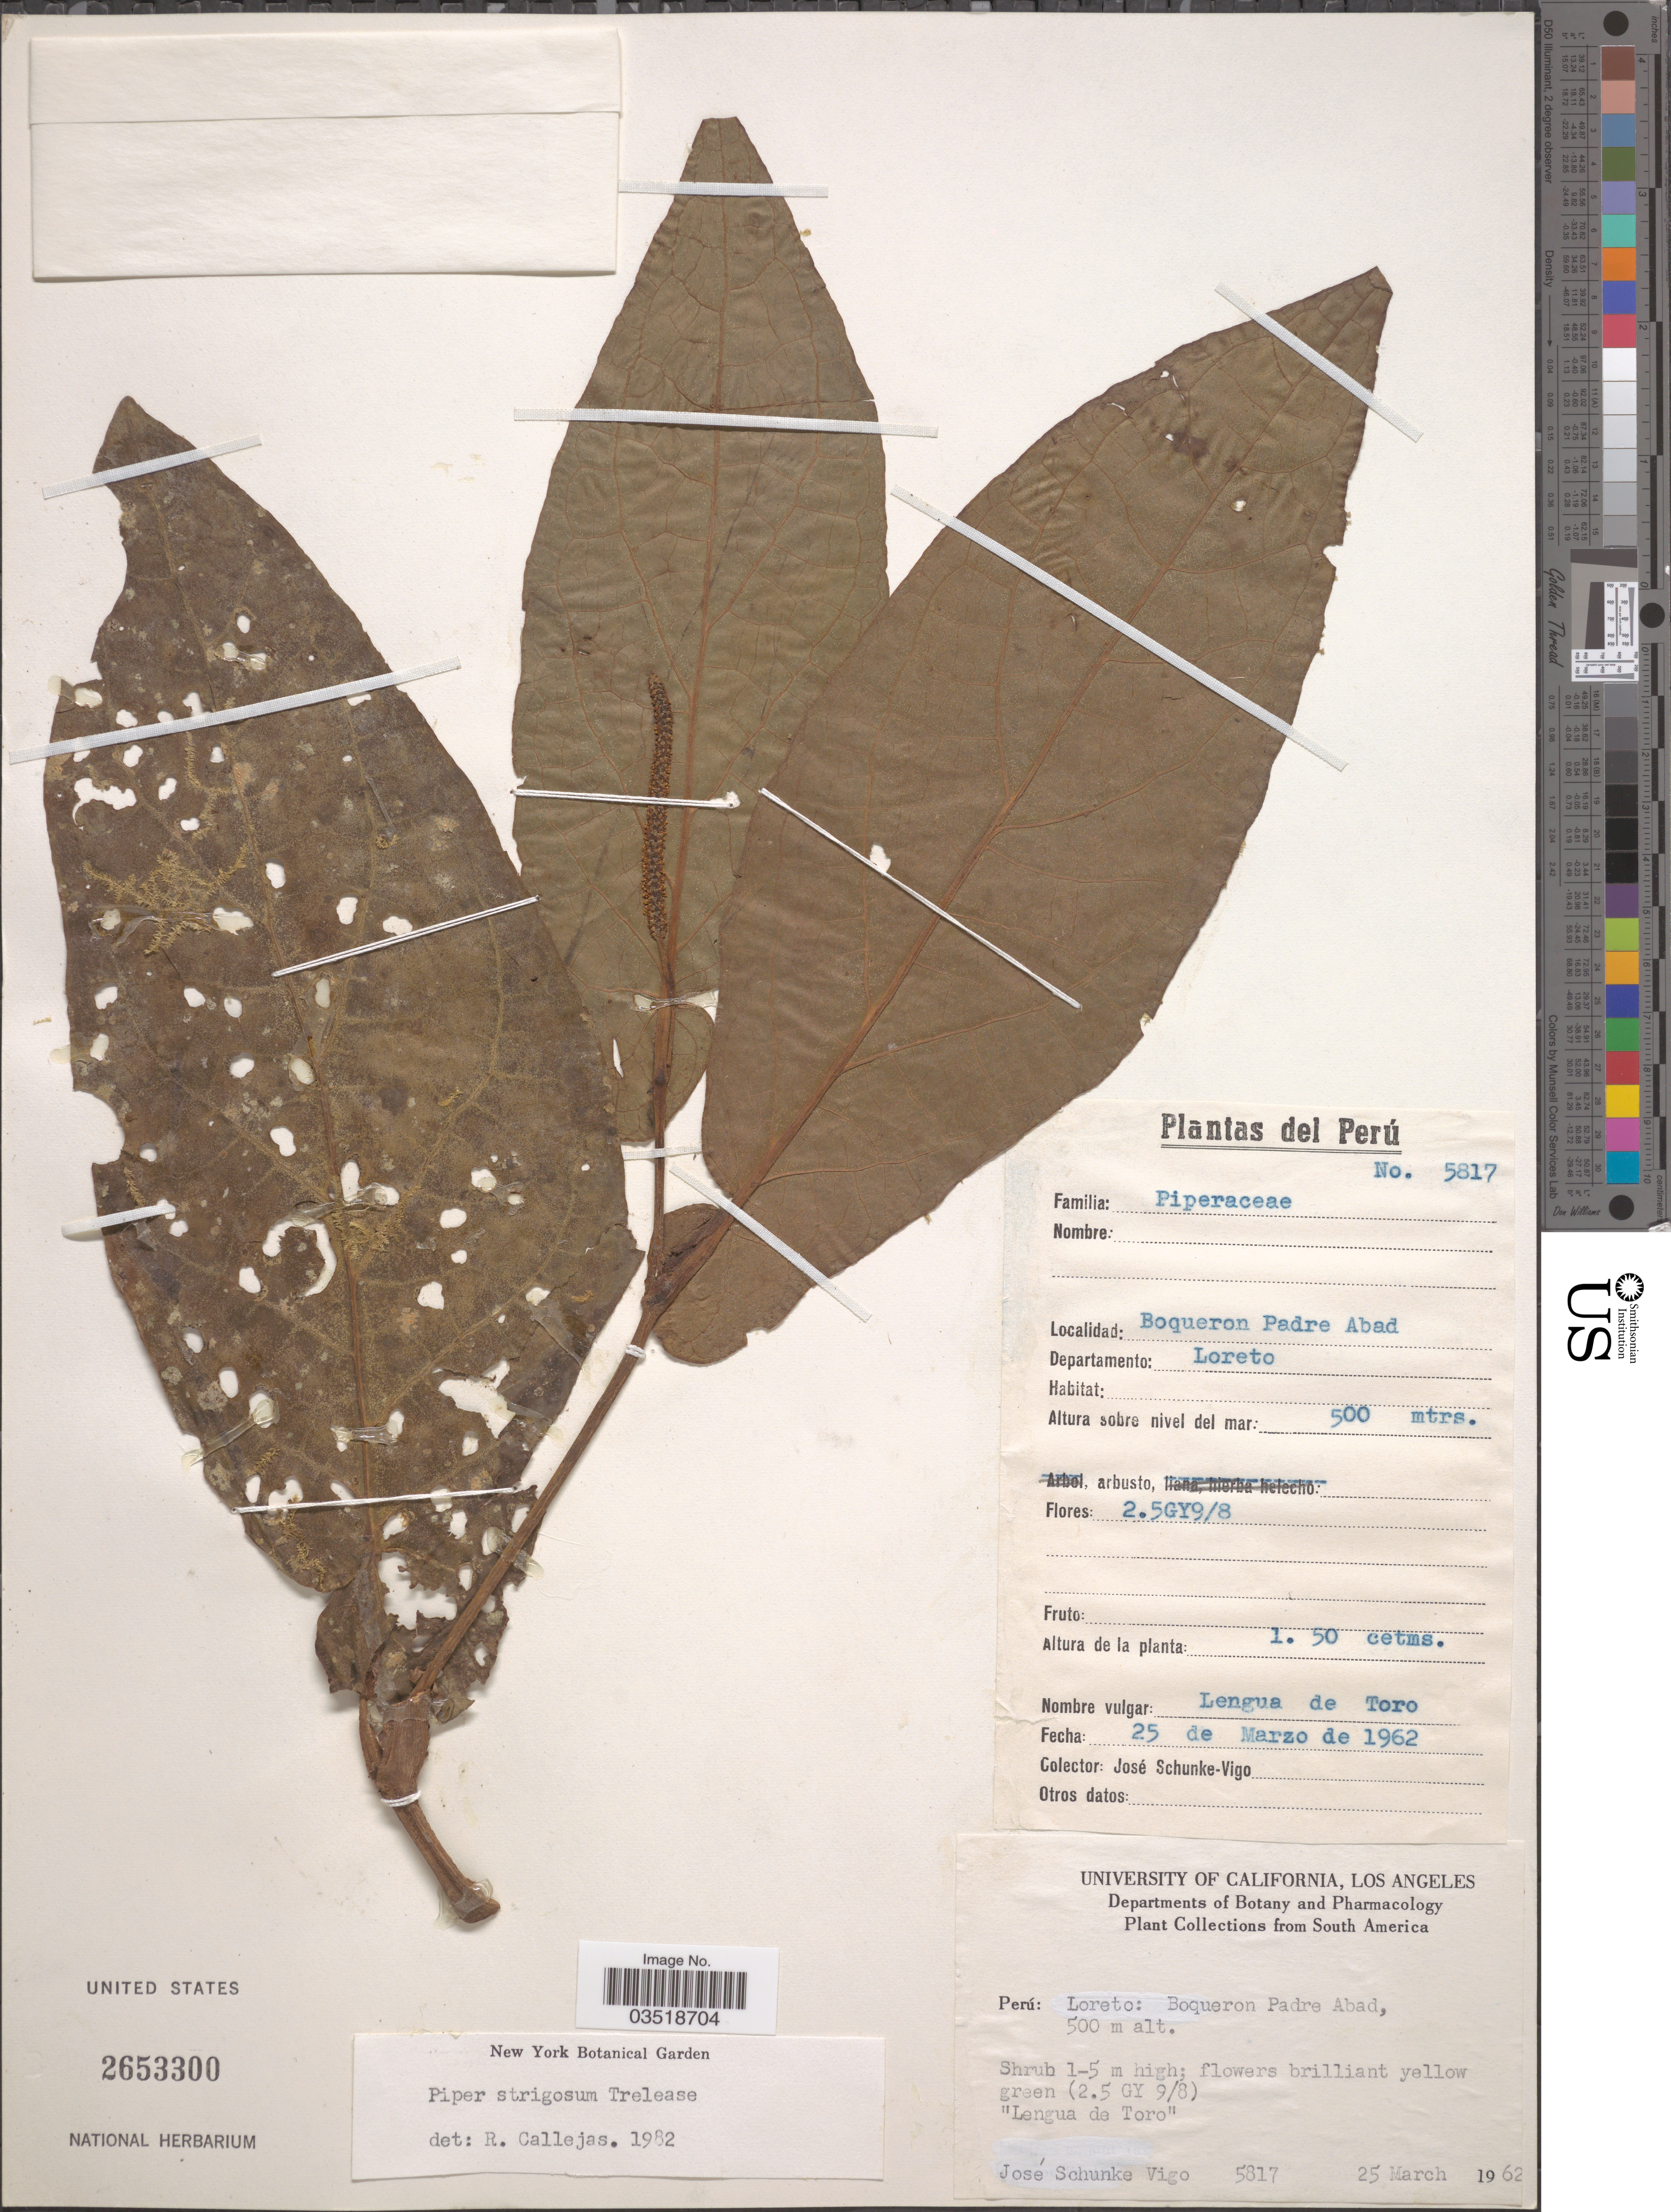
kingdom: Plantae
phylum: Tracheophyta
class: Magnoliopsida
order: Piperales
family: Piperaceae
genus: Piper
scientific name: Piper strigosum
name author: Trel. in J.F. Macbr.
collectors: J. Schunke Vigo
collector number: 5817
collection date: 1962-03-25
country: Peru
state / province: Loreto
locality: Boqueron Padre Abad. Departamento: Loreto.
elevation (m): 500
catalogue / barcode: US 2653300